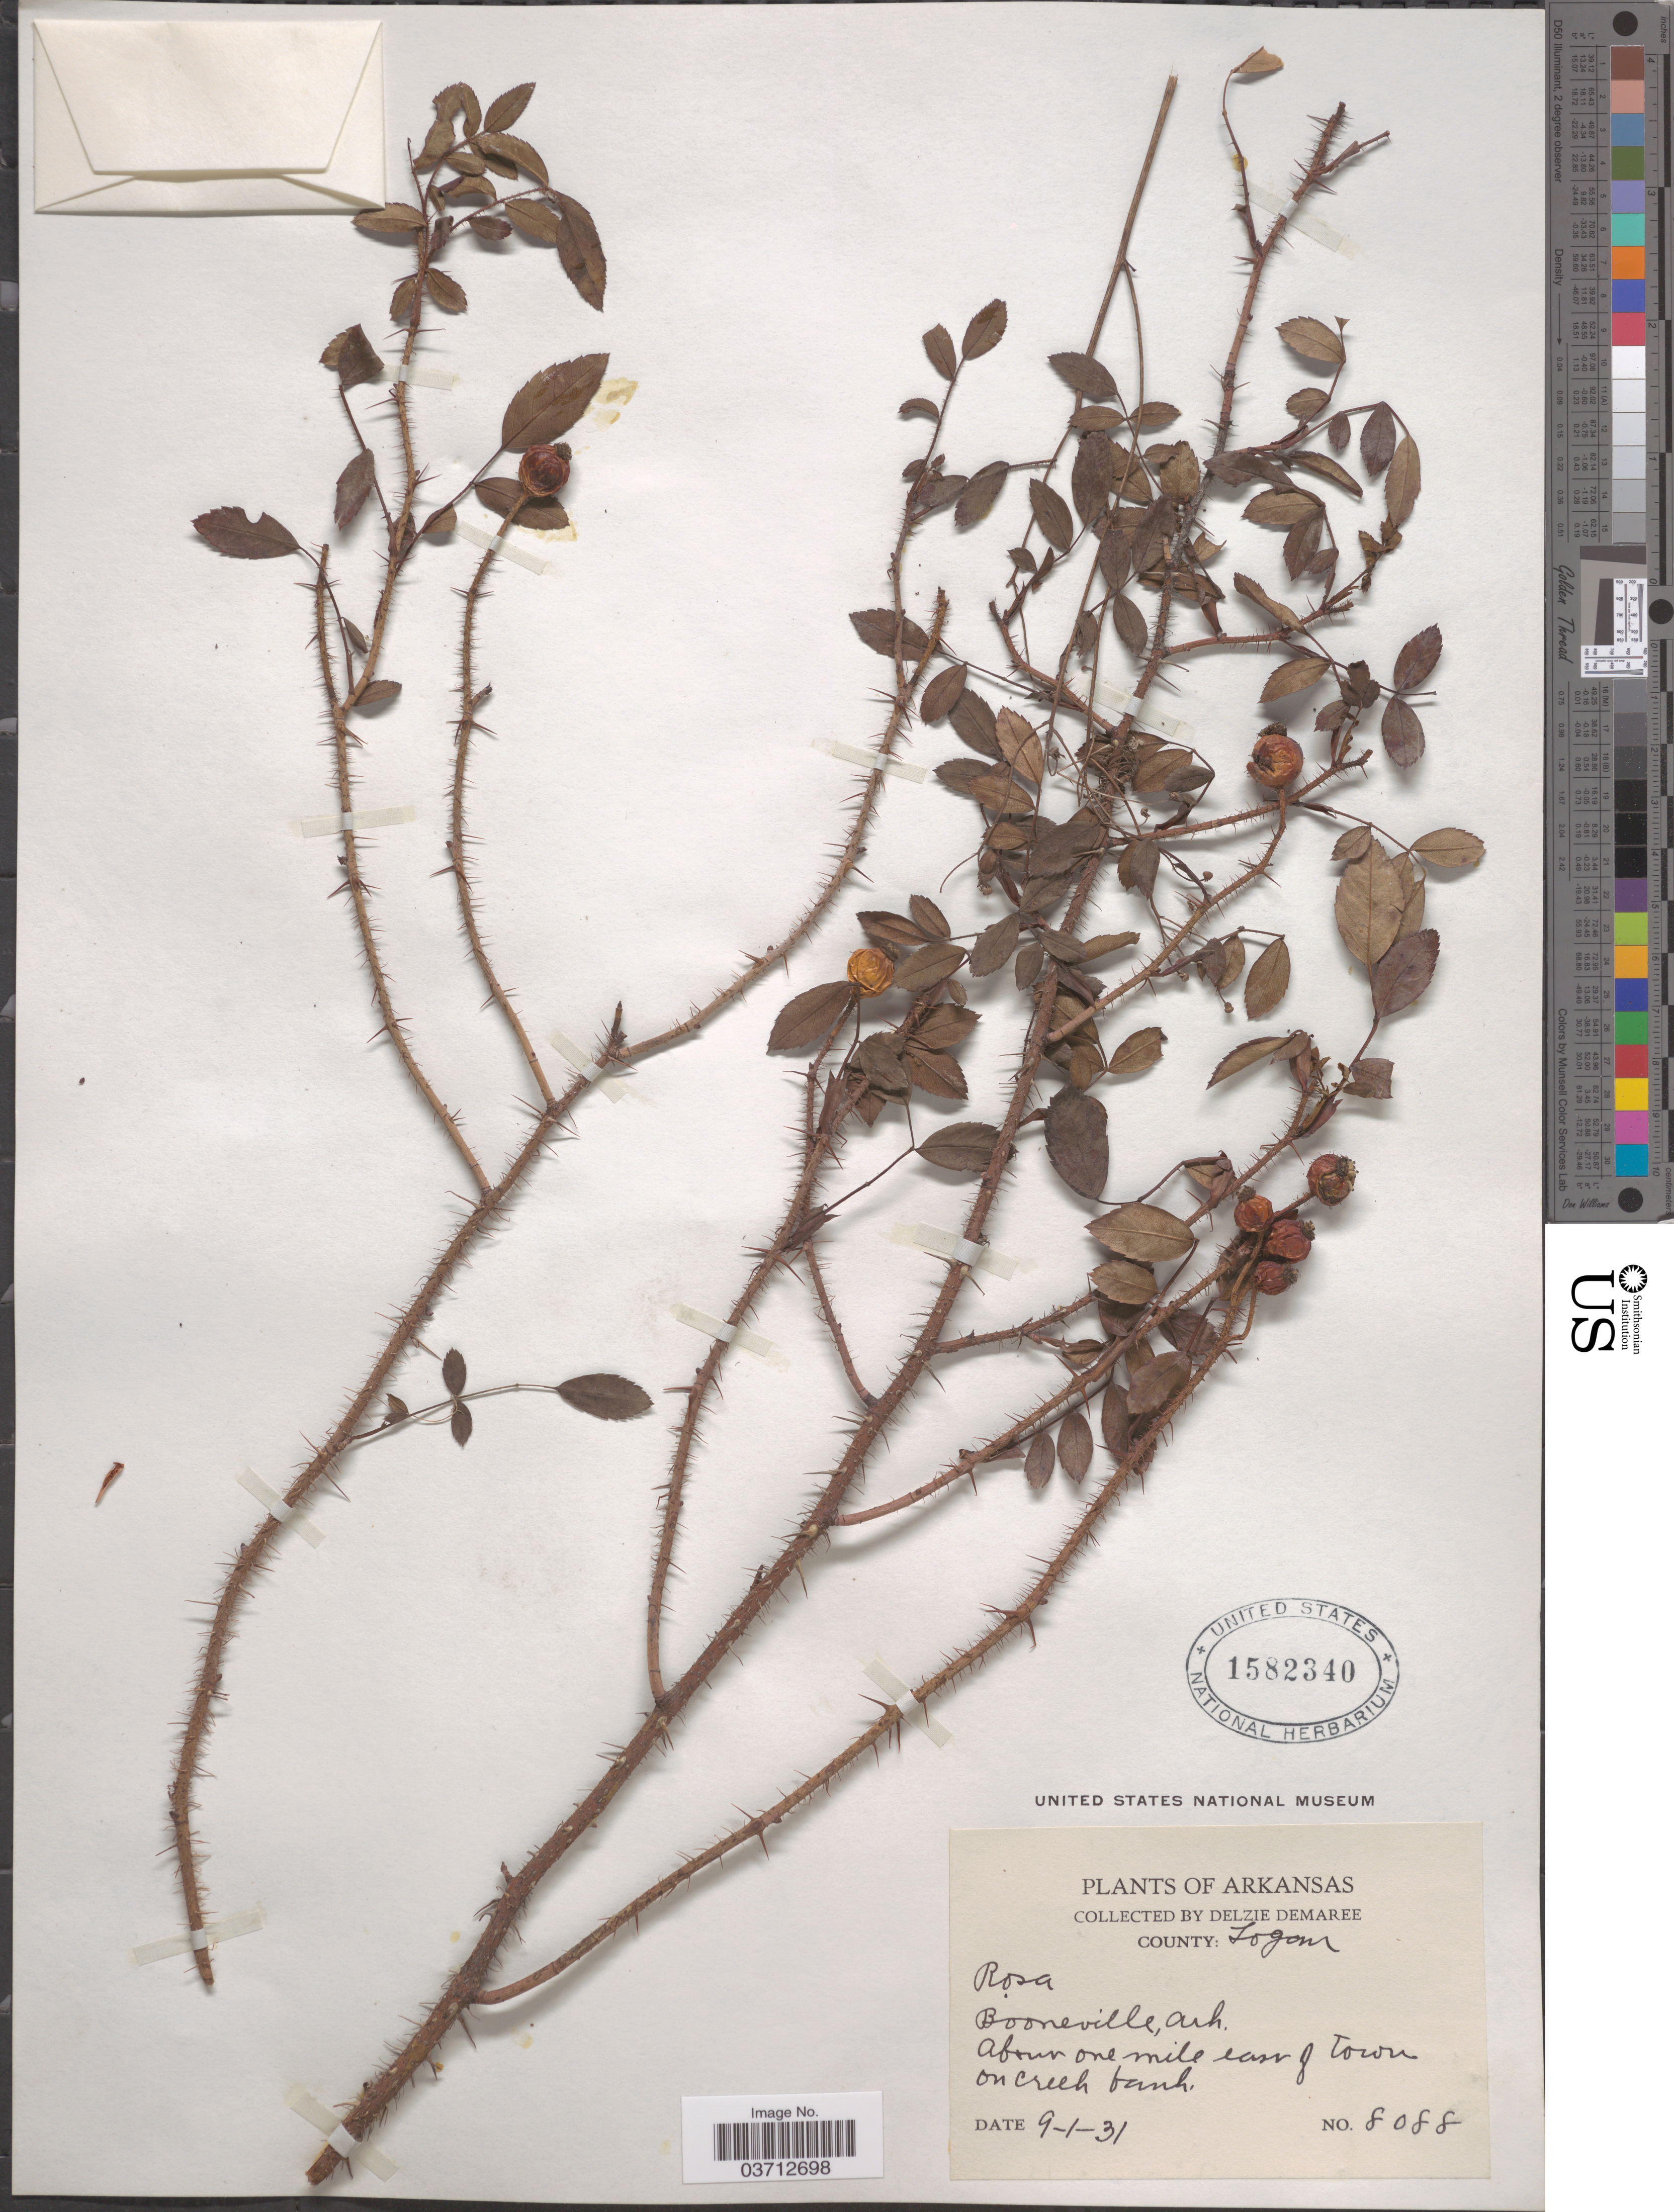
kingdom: Plantae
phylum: Tracheophyta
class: Magnoliopsida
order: Rosales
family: Rosaceae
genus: Rosa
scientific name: Rosa sp.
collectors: D. Demaree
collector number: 8088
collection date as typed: Transcribed d/m/y: 1/9/31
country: United States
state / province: Arkansas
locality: County: Logan. Booneville. About one mile east of town.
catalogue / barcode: US 1582340